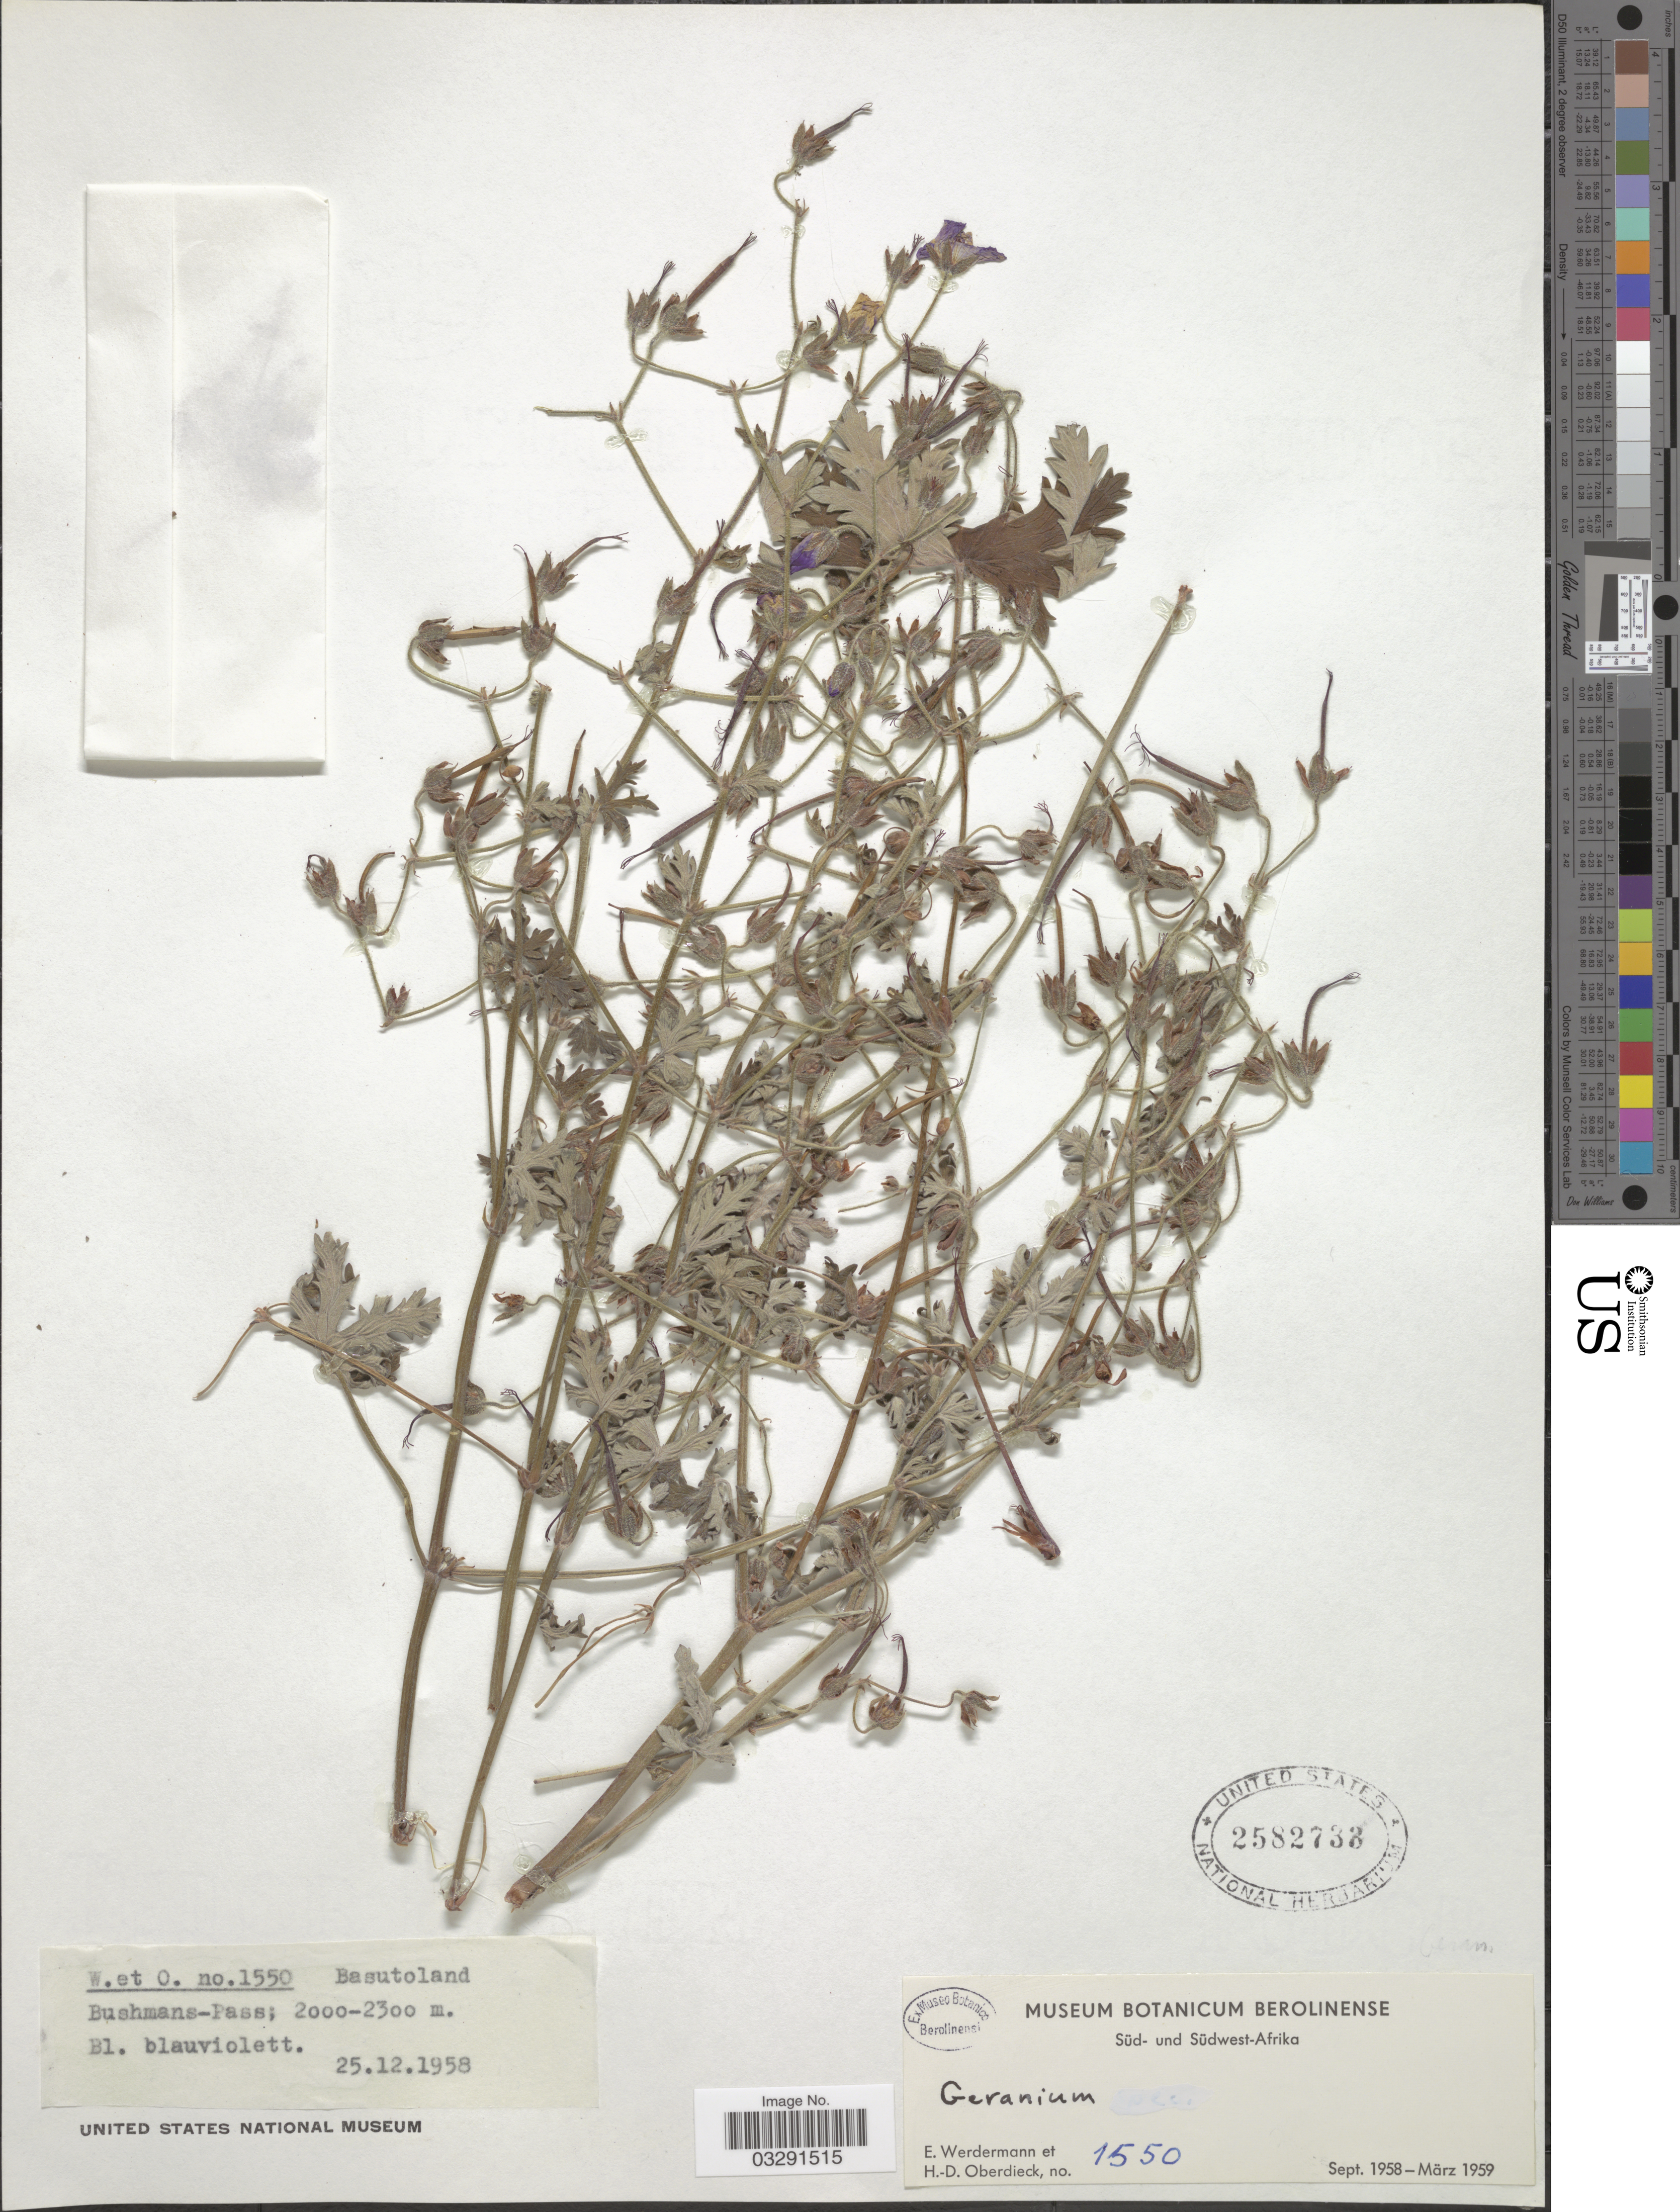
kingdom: Plantae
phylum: Tracheophyta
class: Magnoliopsida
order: Geraniales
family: Geraniaceae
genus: Geranium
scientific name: Geranium brycei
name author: N.E. Br.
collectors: E. Werdermann & H. Oberdieck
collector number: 1550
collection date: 1958-12-25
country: Lesotho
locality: Süd- und Südwest-Afrika. Basutoland. Bushmans-Pass.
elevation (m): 2000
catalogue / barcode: US 2582733